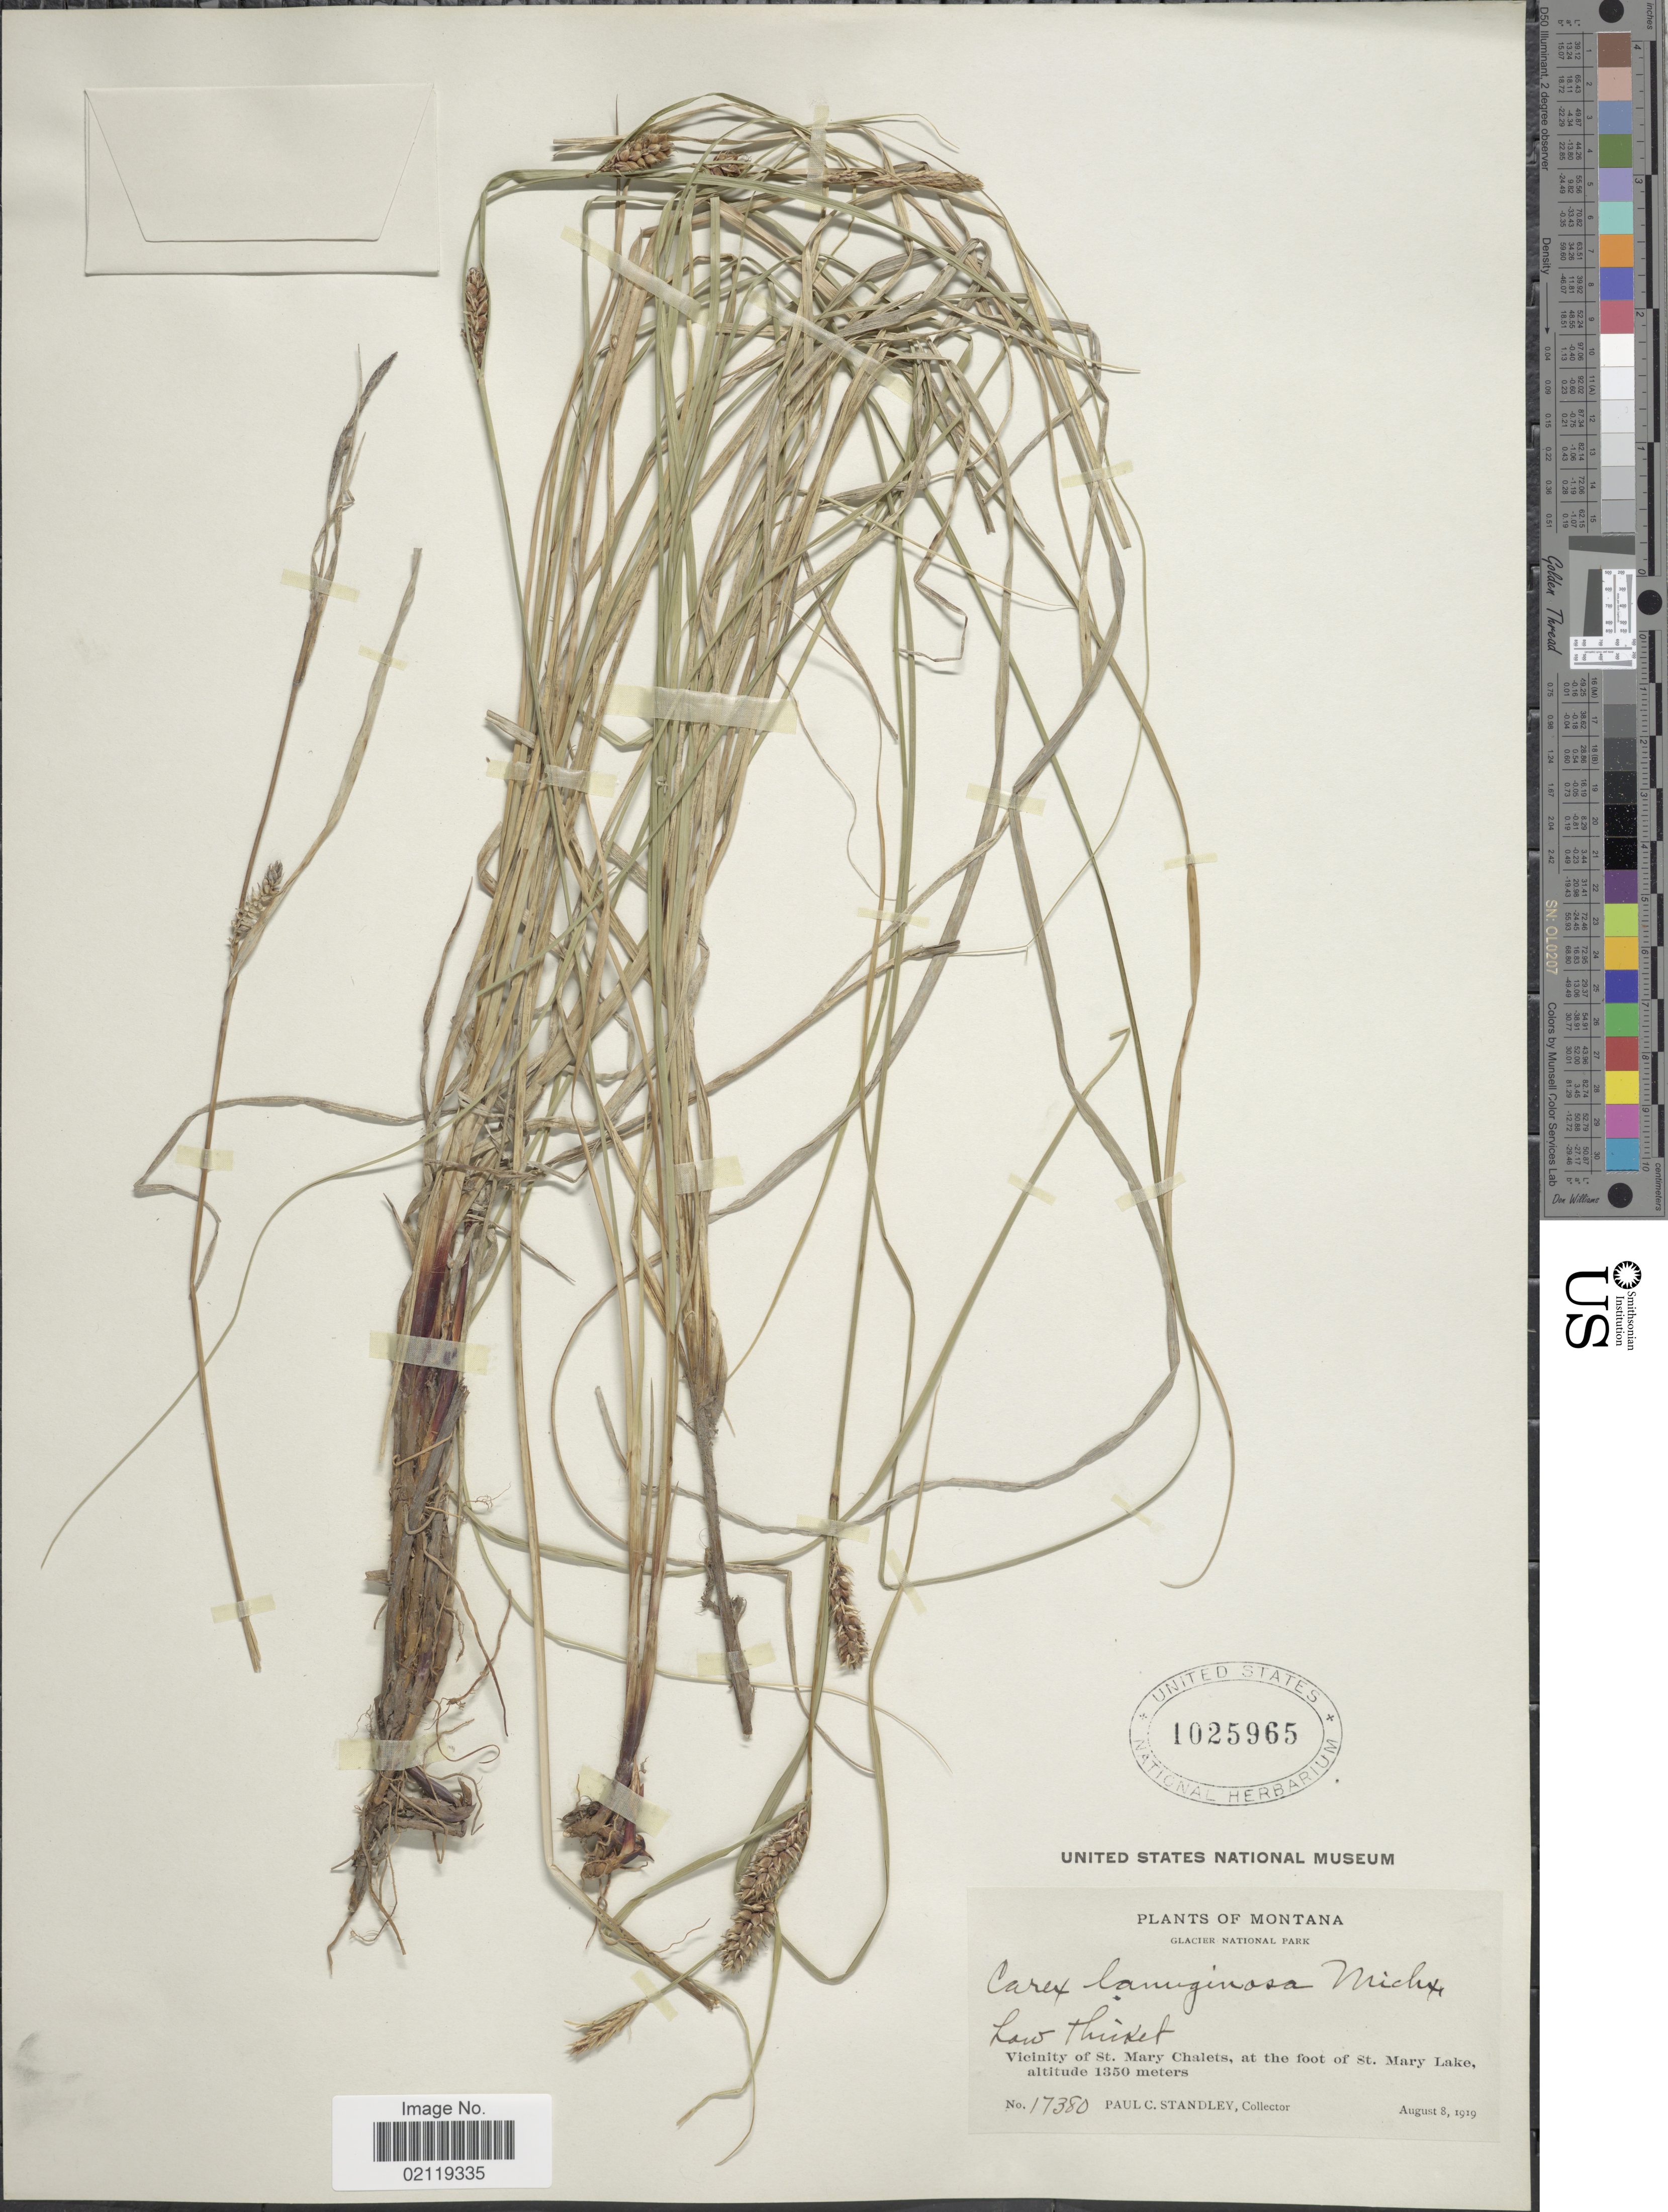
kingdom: Plantae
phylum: Tracheophyta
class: Liliopsida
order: Poales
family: Cyperaceae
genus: Carex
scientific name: Carex pellita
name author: Muhl. ex Willd.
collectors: P. C. Standley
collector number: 17380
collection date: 1919-08-08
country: United States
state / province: Montana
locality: Glacier National Park. Vicinity of St, Mary Chalets, at the foot of St. Mary Lake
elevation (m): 1350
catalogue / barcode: US 1025965